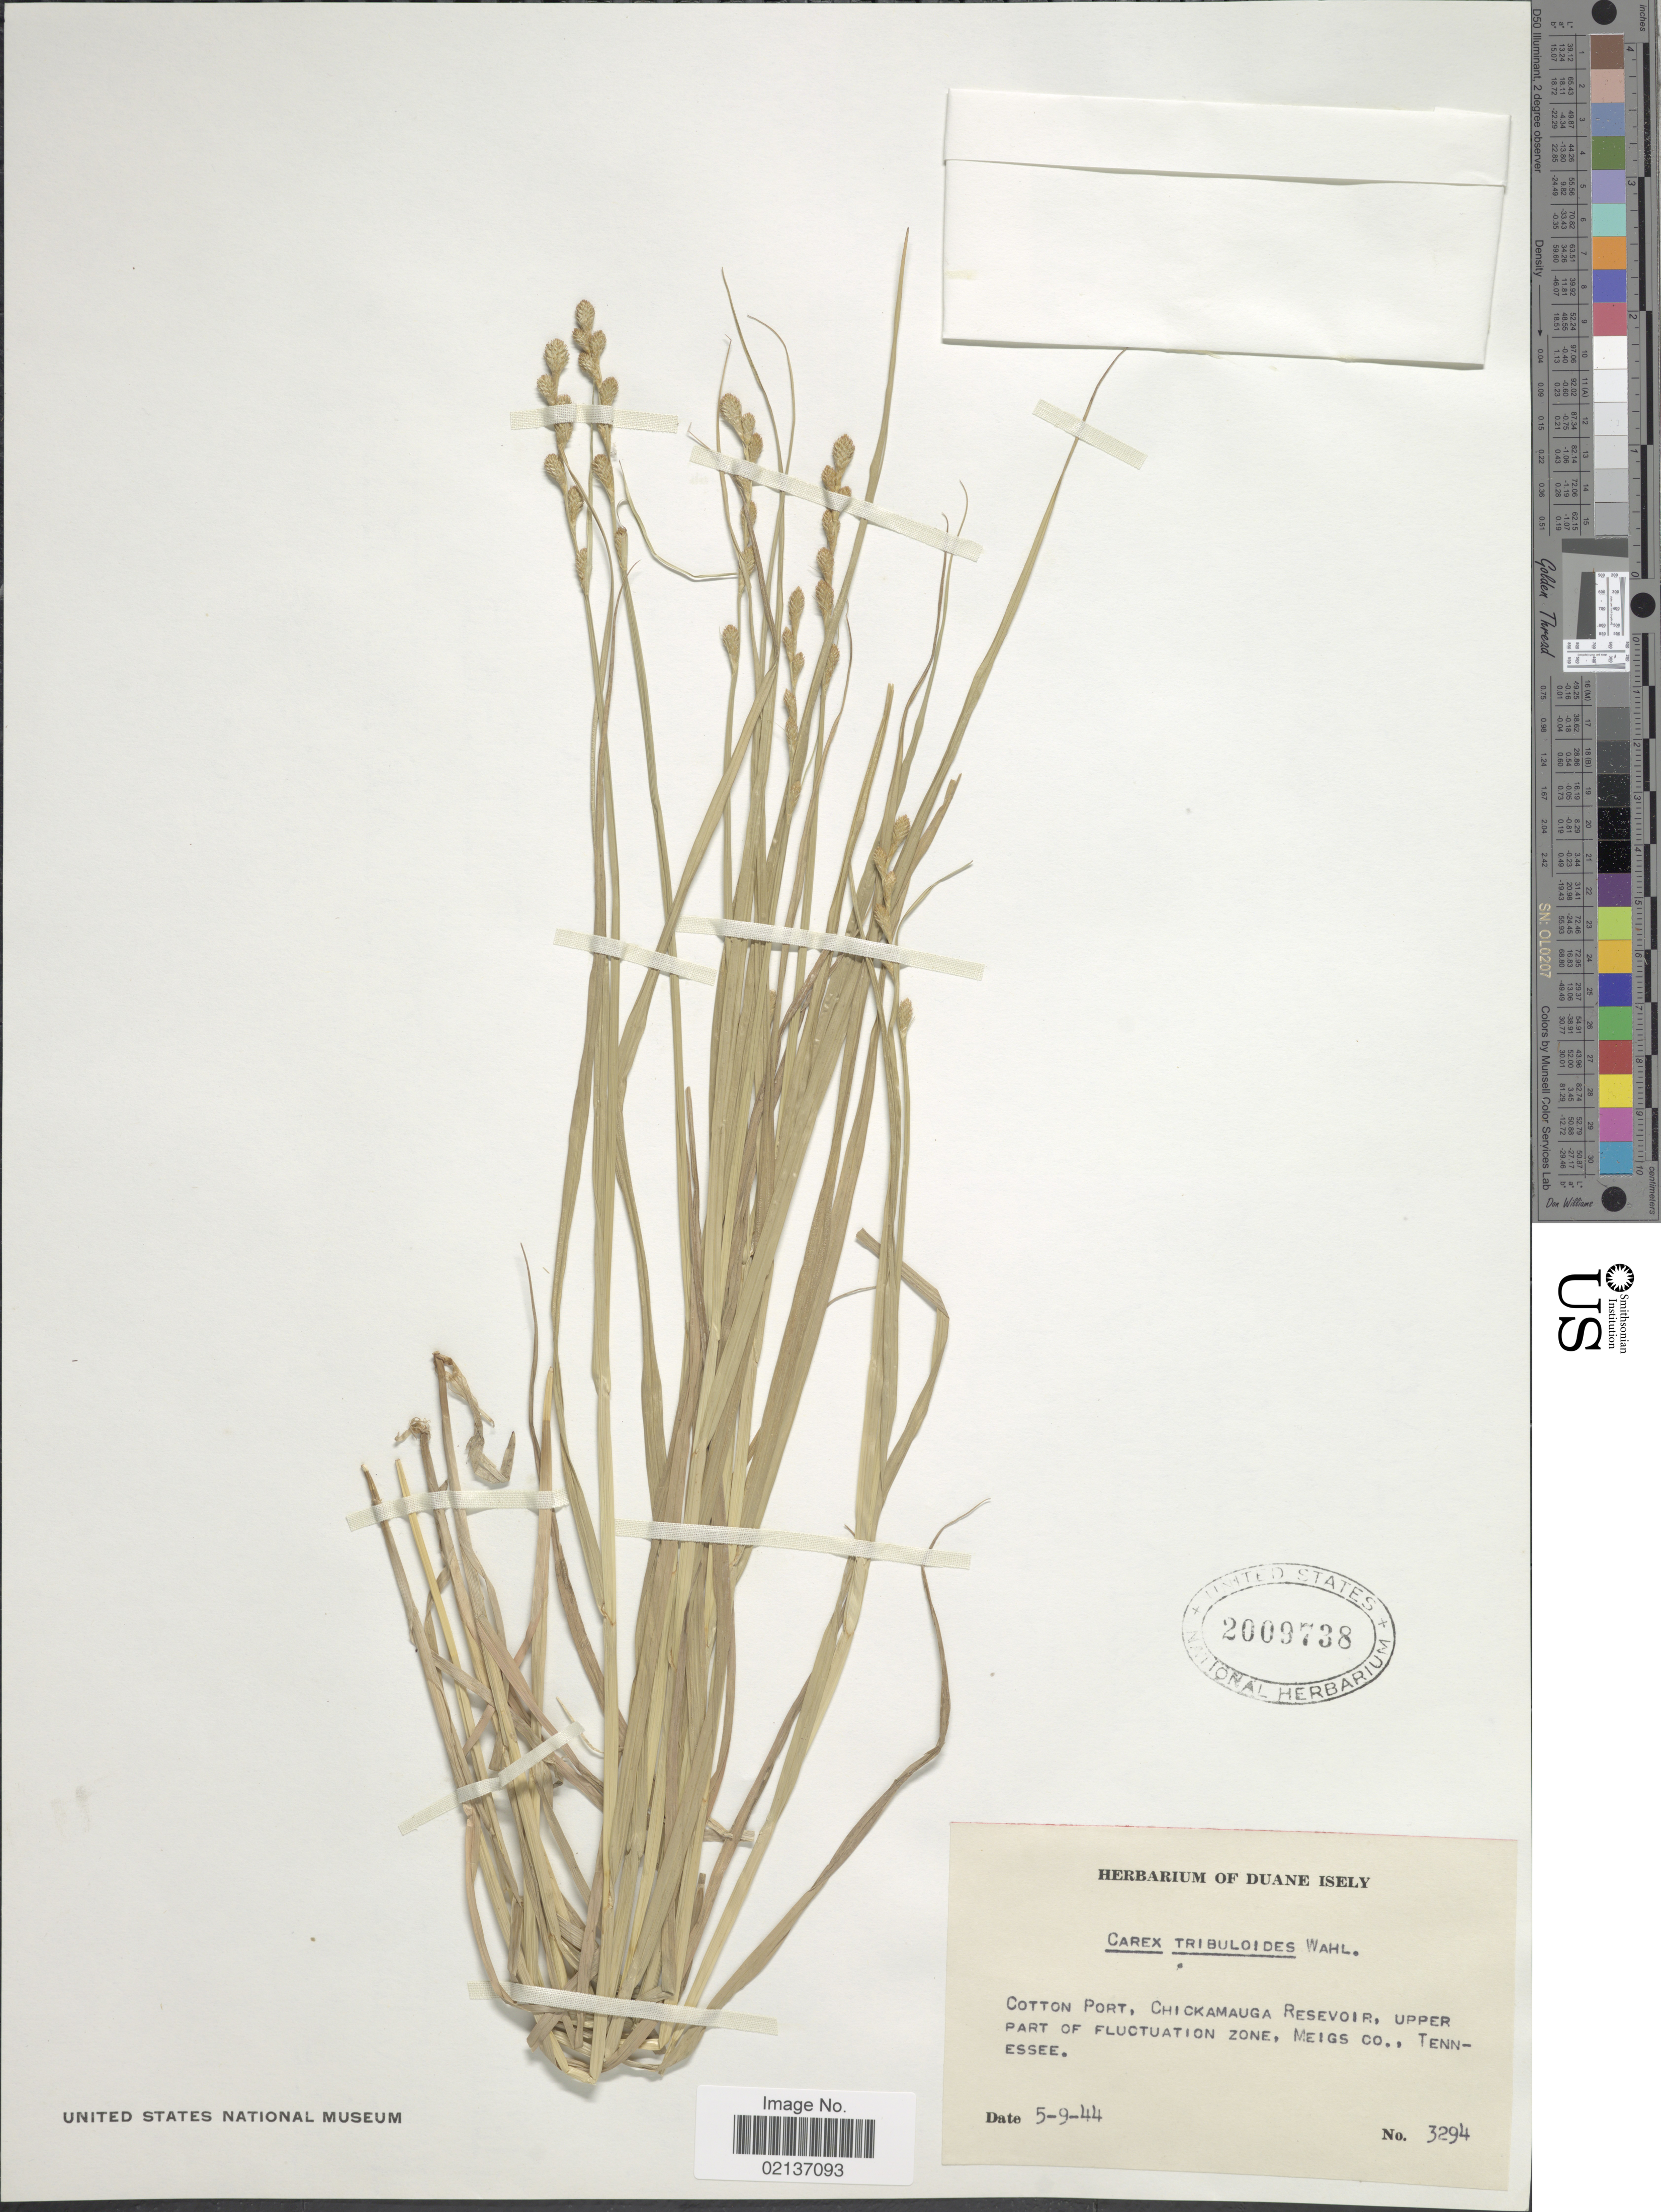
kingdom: Plantae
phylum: Tracheophyta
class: Liliopsida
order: Poales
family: Cyperaceae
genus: Carex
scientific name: Carex tribuloides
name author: Wahlenb.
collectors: ex. herb. Duane Isely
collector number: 3294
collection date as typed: Transcribed d/m/y: 9/5/44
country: United States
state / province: Tennessee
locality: Cotton Port, Chickamauga Reservoir, upper part of Fluctuation Zone, Meigs Co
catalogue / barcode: US 2009738